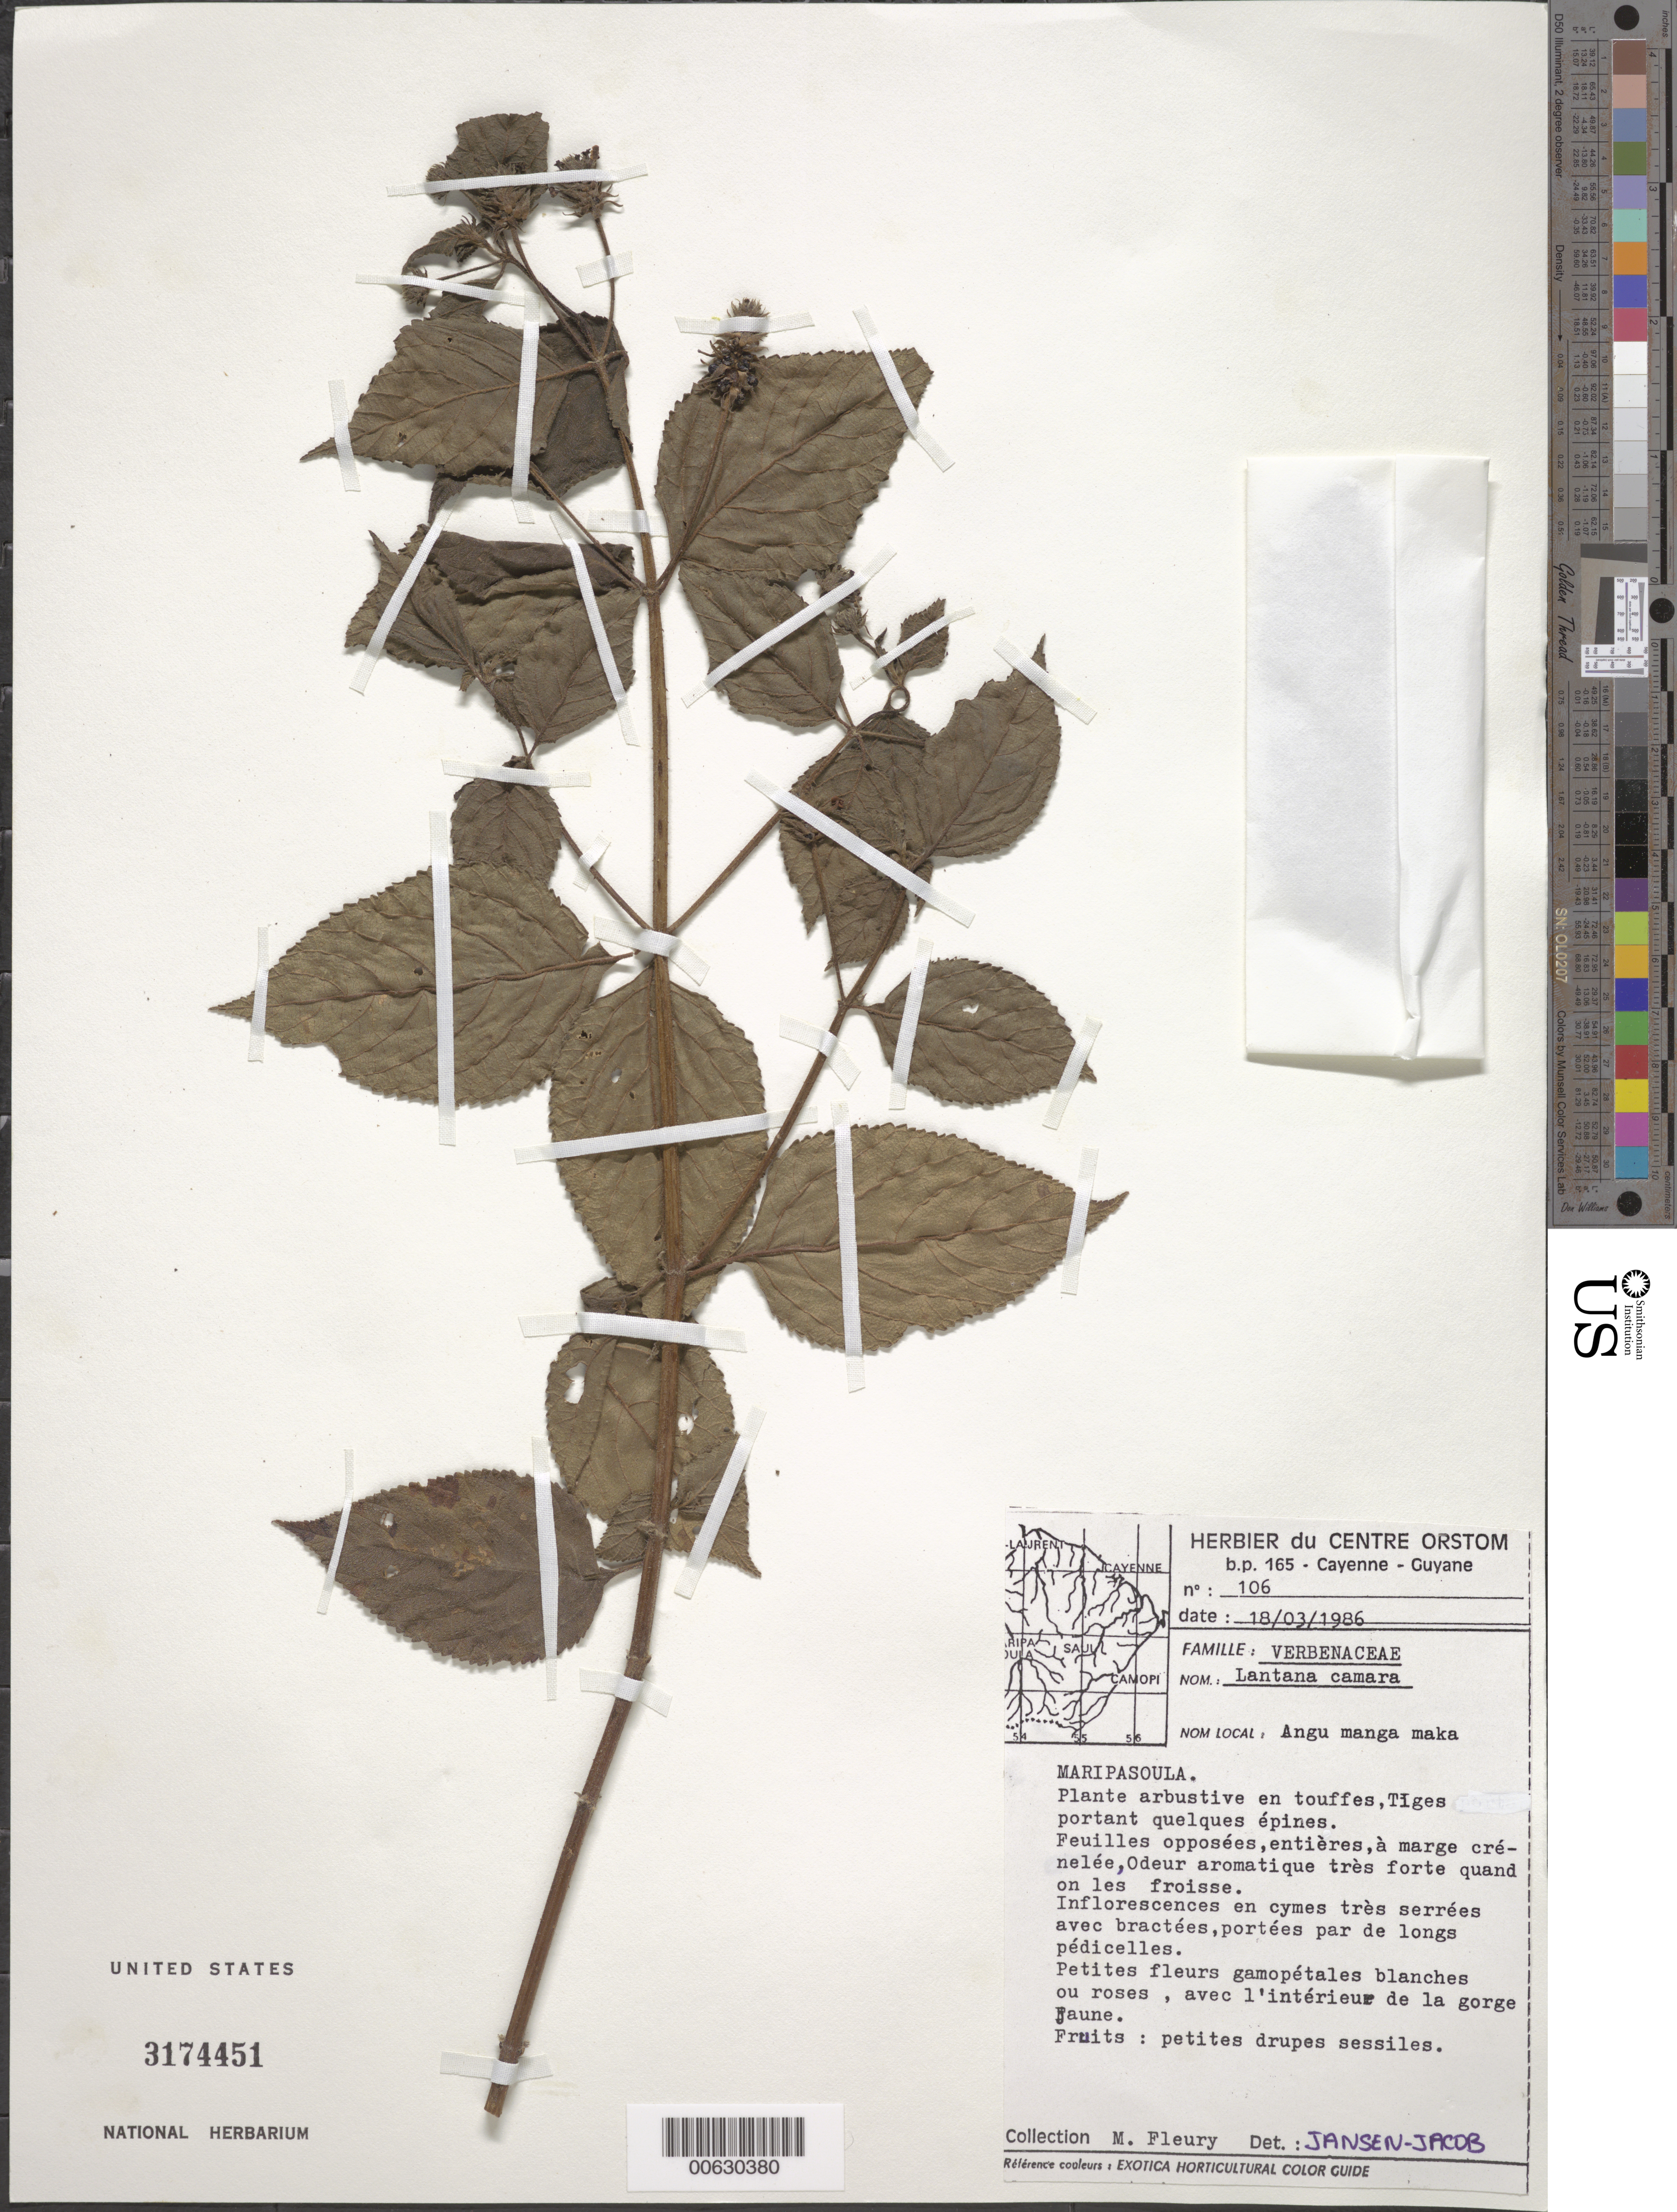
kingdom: Plantae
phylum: Tracheophyta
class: Magnoliopsida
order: Lamiales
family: Verbenaceae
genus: Lantana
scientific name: Lantana camara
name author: L.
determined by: Jansen-Jacobs, M. J., (U), Nationaal Herbarium Nederland, Utrecht University branch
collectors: M. Fleury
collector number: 106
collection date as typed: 18-Mar-96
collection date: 1996-03-18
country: French Guiana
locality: Bourg de Maripasoula - Bassin du Maroni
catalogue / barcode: US 3174451